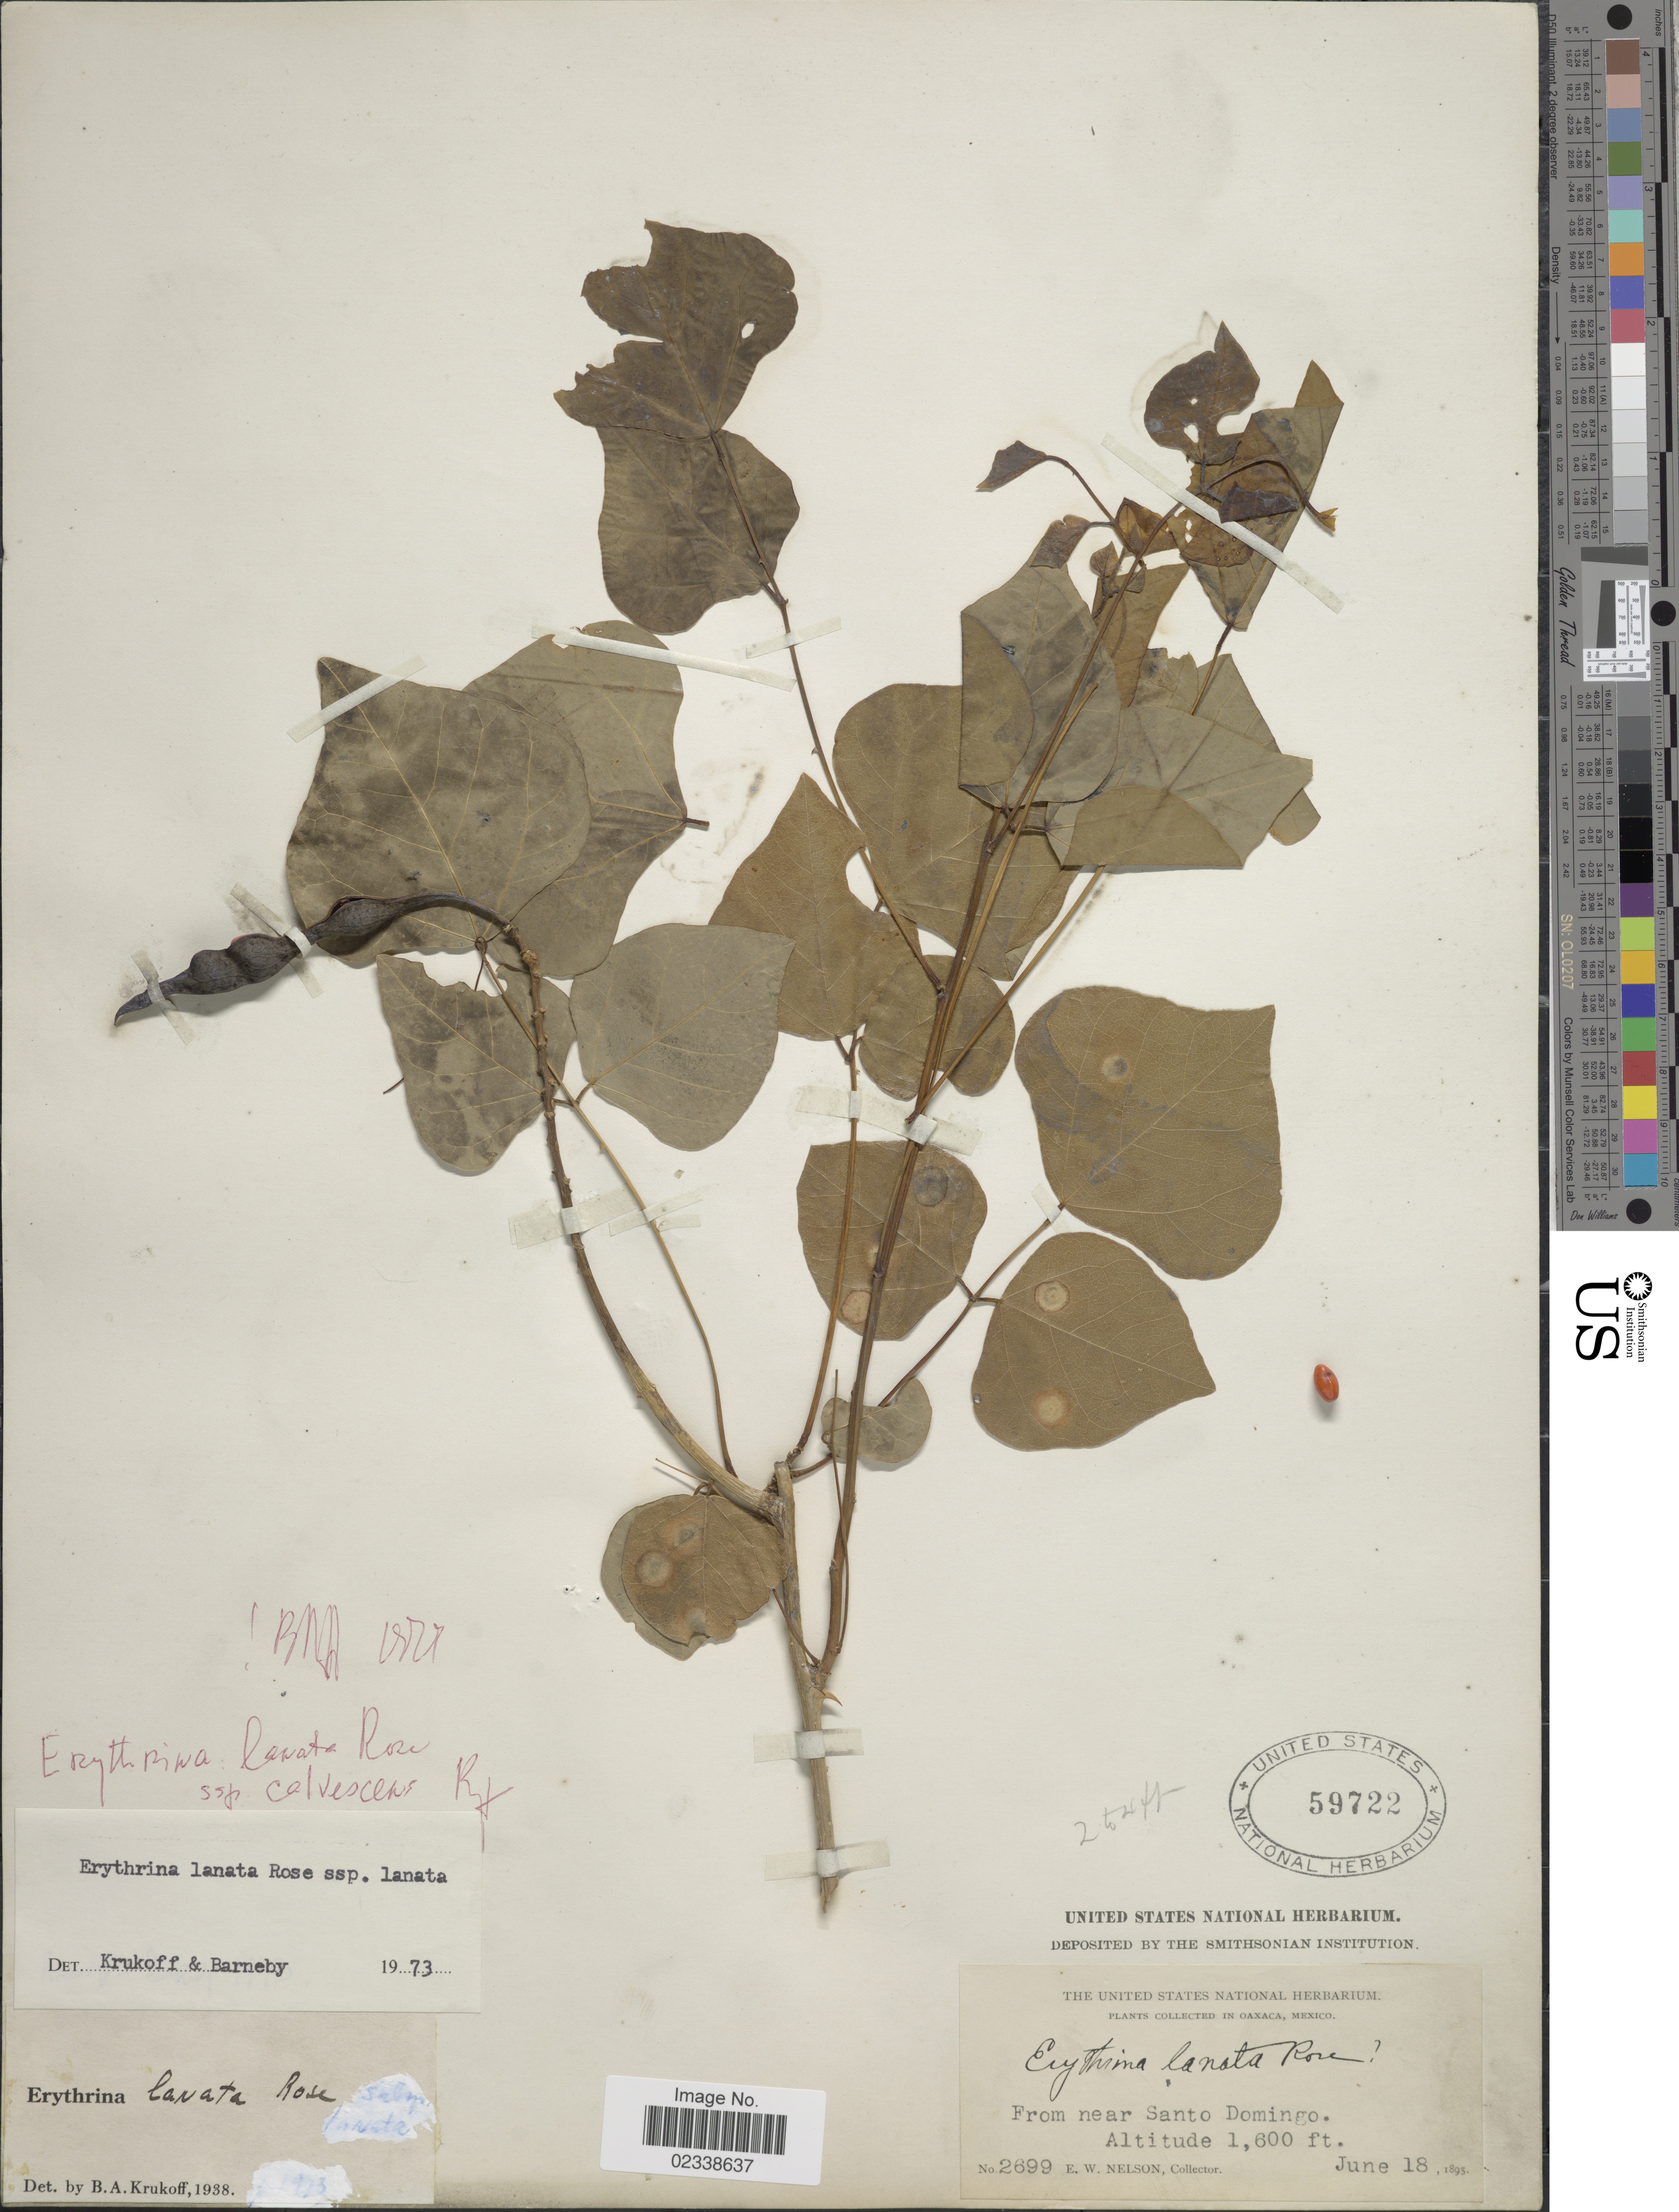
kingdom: Plantae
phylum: Tracheophyta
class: Magnoliopsida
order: Fabales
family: Fabaceae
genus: Erythrina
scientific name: Erythrina lanata subsp. calvescens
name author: Krukoff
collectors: E. W. Nelson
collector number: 2699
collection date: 1895-06-18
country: Mexico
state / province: Oaxaca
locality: near Santo Domingo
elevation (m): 488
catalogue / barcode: US 59722